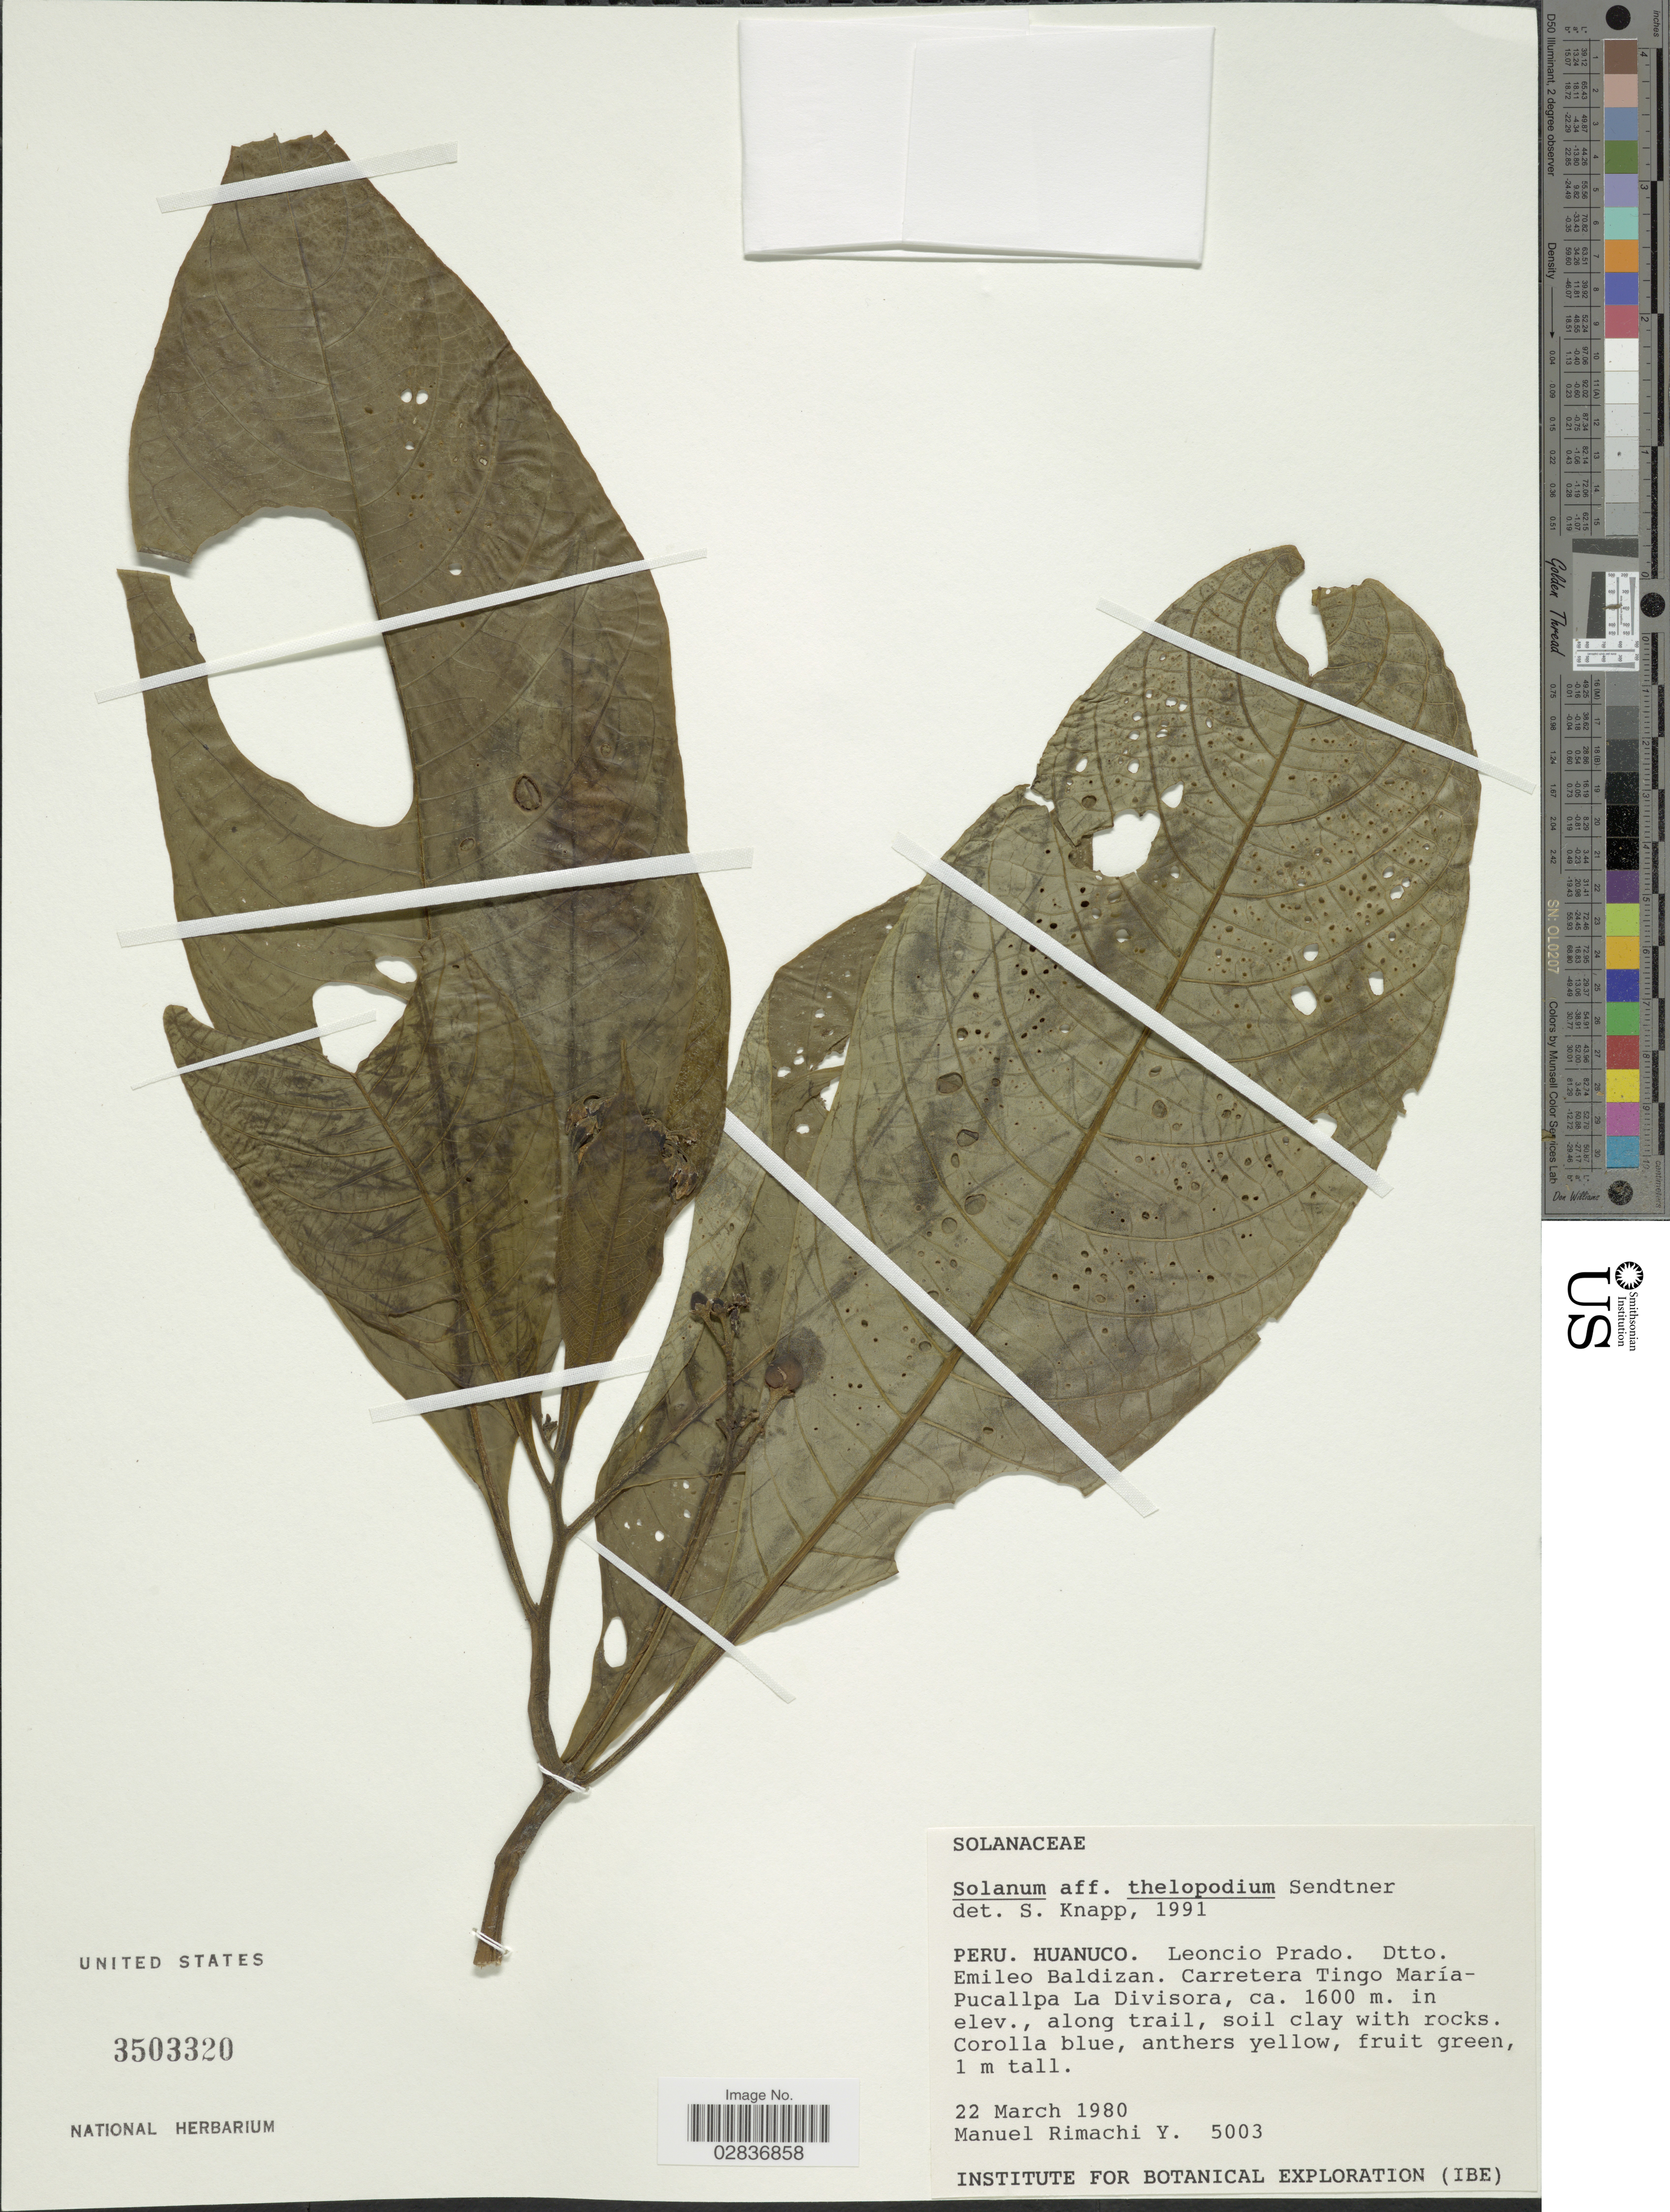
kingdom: Plantae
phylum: Tracheophyta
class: Magnoliopsida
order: Solanales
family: Solanaceae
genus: Solanum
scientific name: Solanum thelopodium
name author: Sendtn.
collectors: M. Rimachi Y.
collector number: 5003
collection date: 1980-03-22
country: Peru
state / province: Huánuco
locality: Leoncio Prado. Dtto. Emileo Baldizan. Carretera Tingo María-Pucallpa La Divisora.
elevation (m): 1600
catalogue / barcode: US 3503320